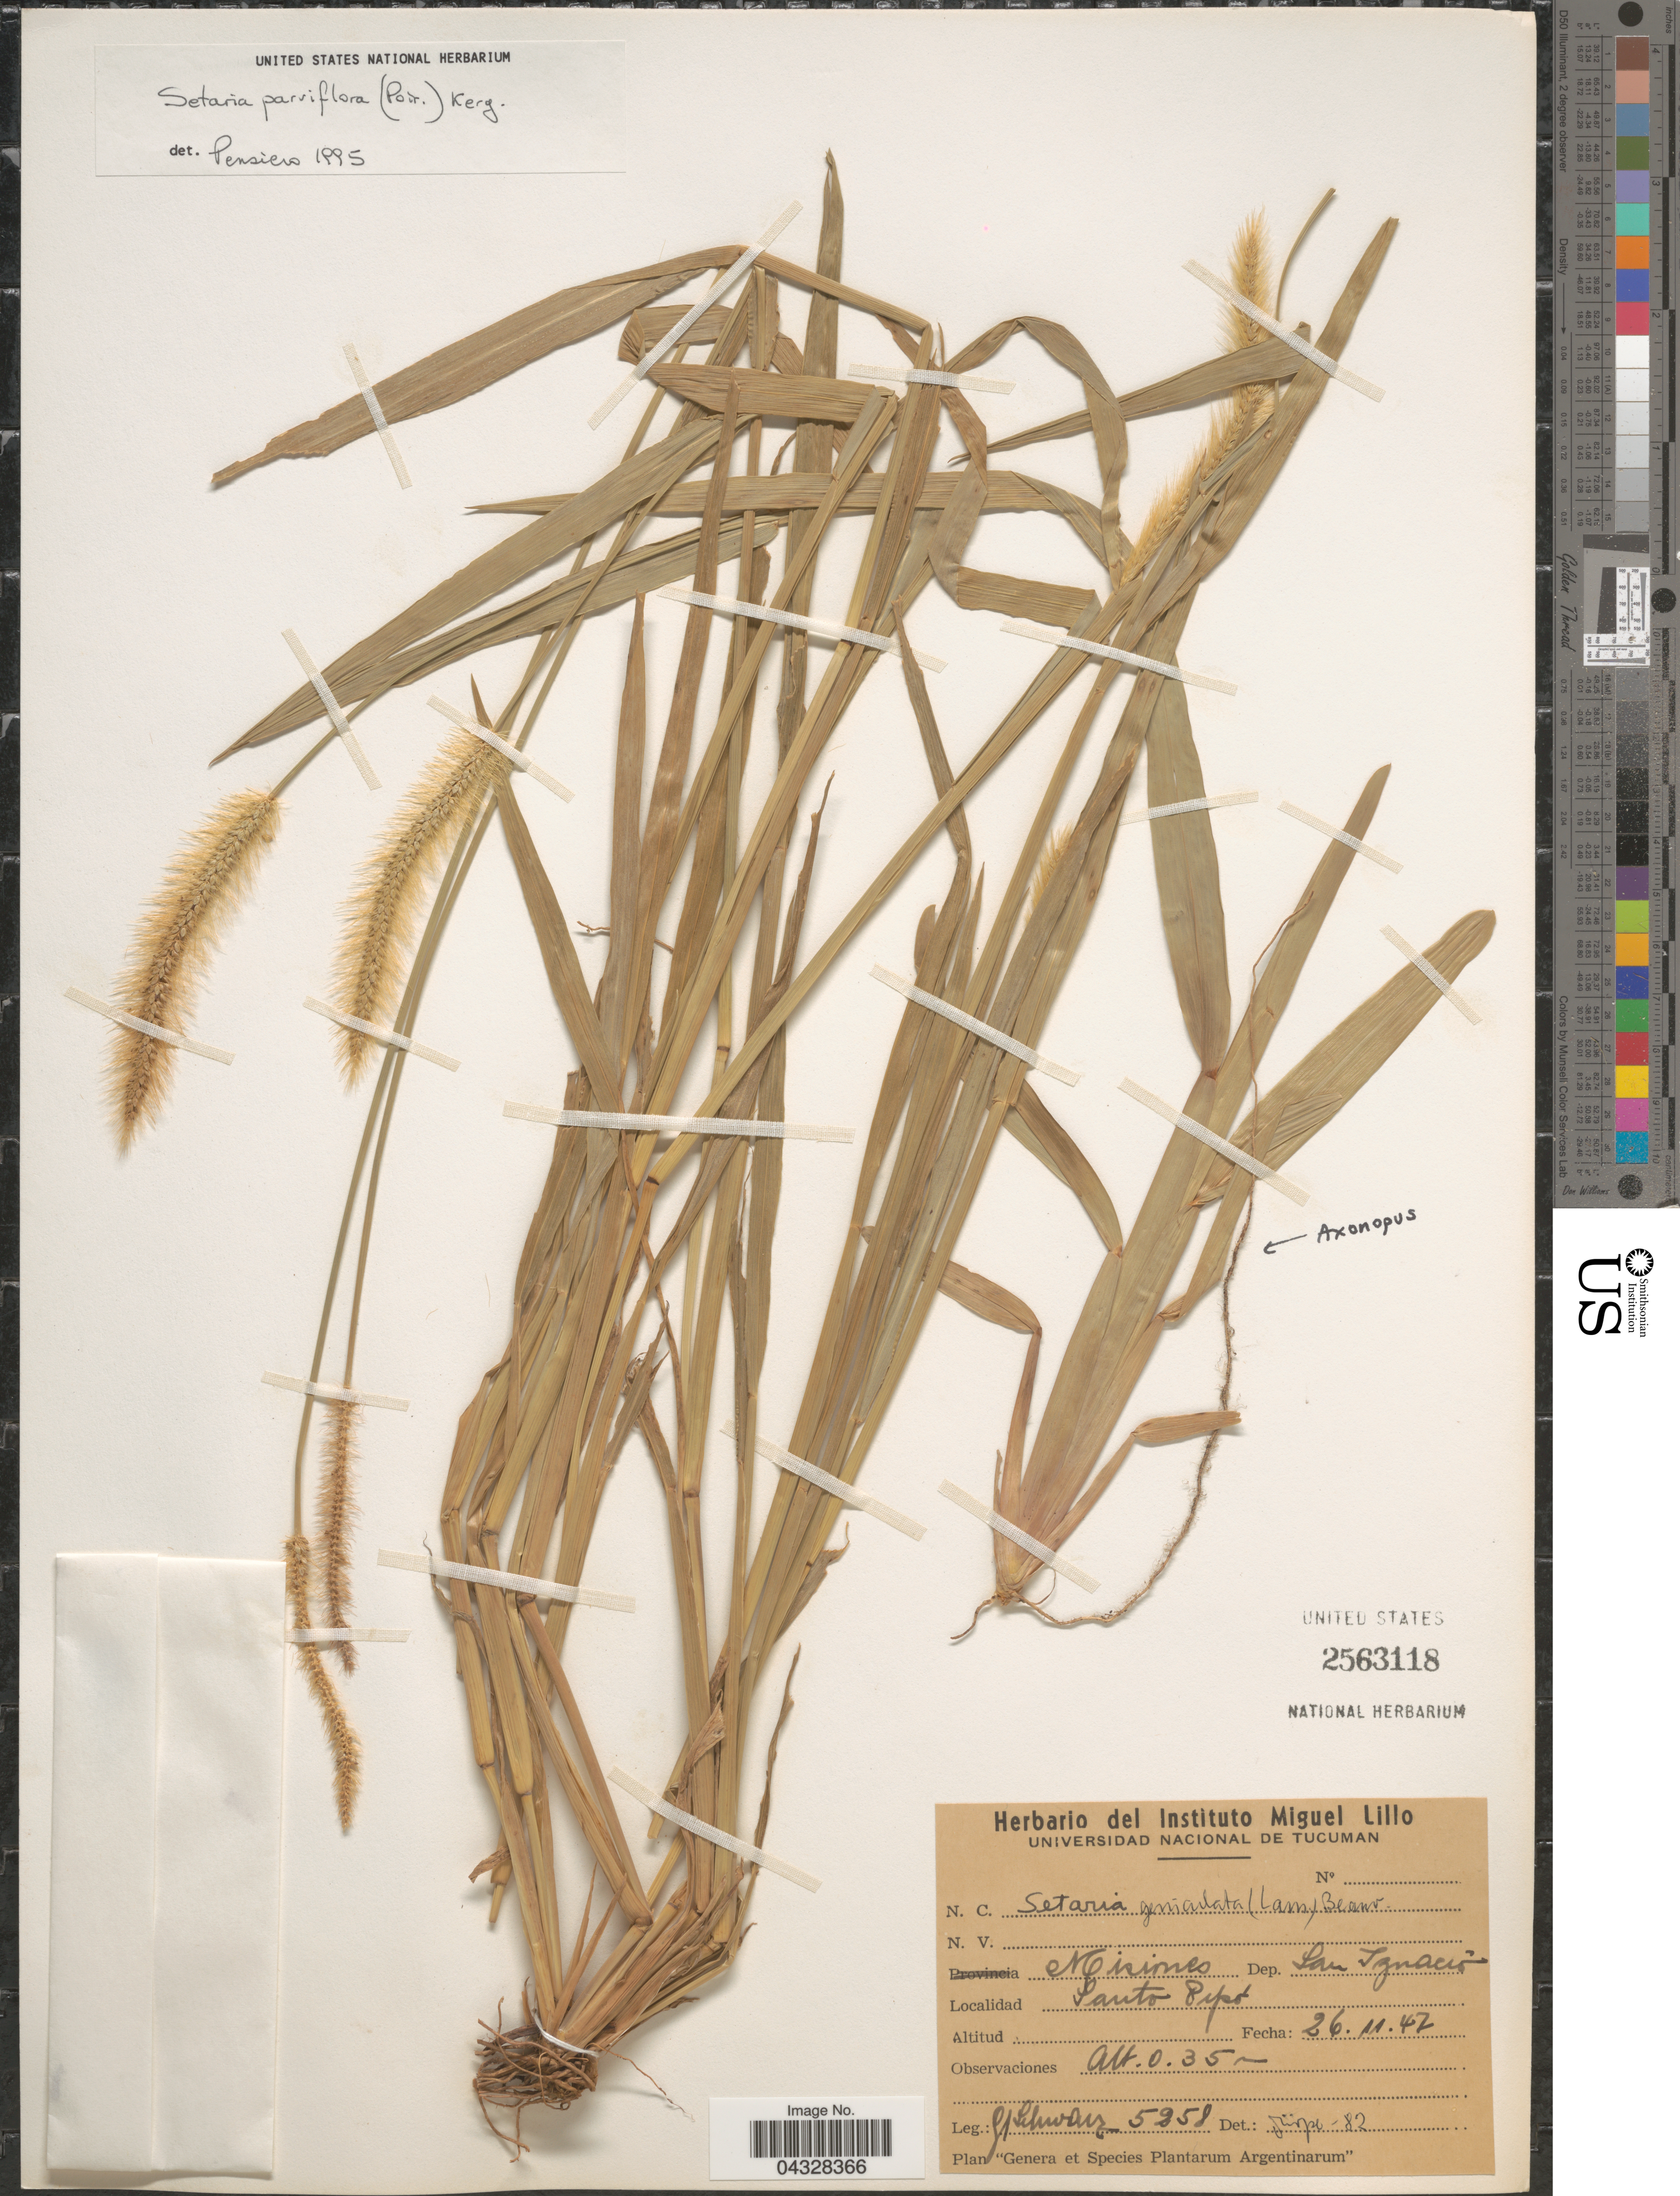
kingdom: Plantae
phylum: Tracheophyta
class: Liliopsida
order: Poales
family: Poaceae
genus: Setaria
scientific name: Setaria parviflora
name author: (Poir.) Kerguélen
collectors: G. Schwarz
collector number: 5258*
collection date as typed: Transcribed d/m/y: 26/11/47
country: Argentina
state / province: Misiones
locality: Dep. San Ignacio. Santo Pipó.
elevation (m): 0.35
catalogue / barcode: US 2563118